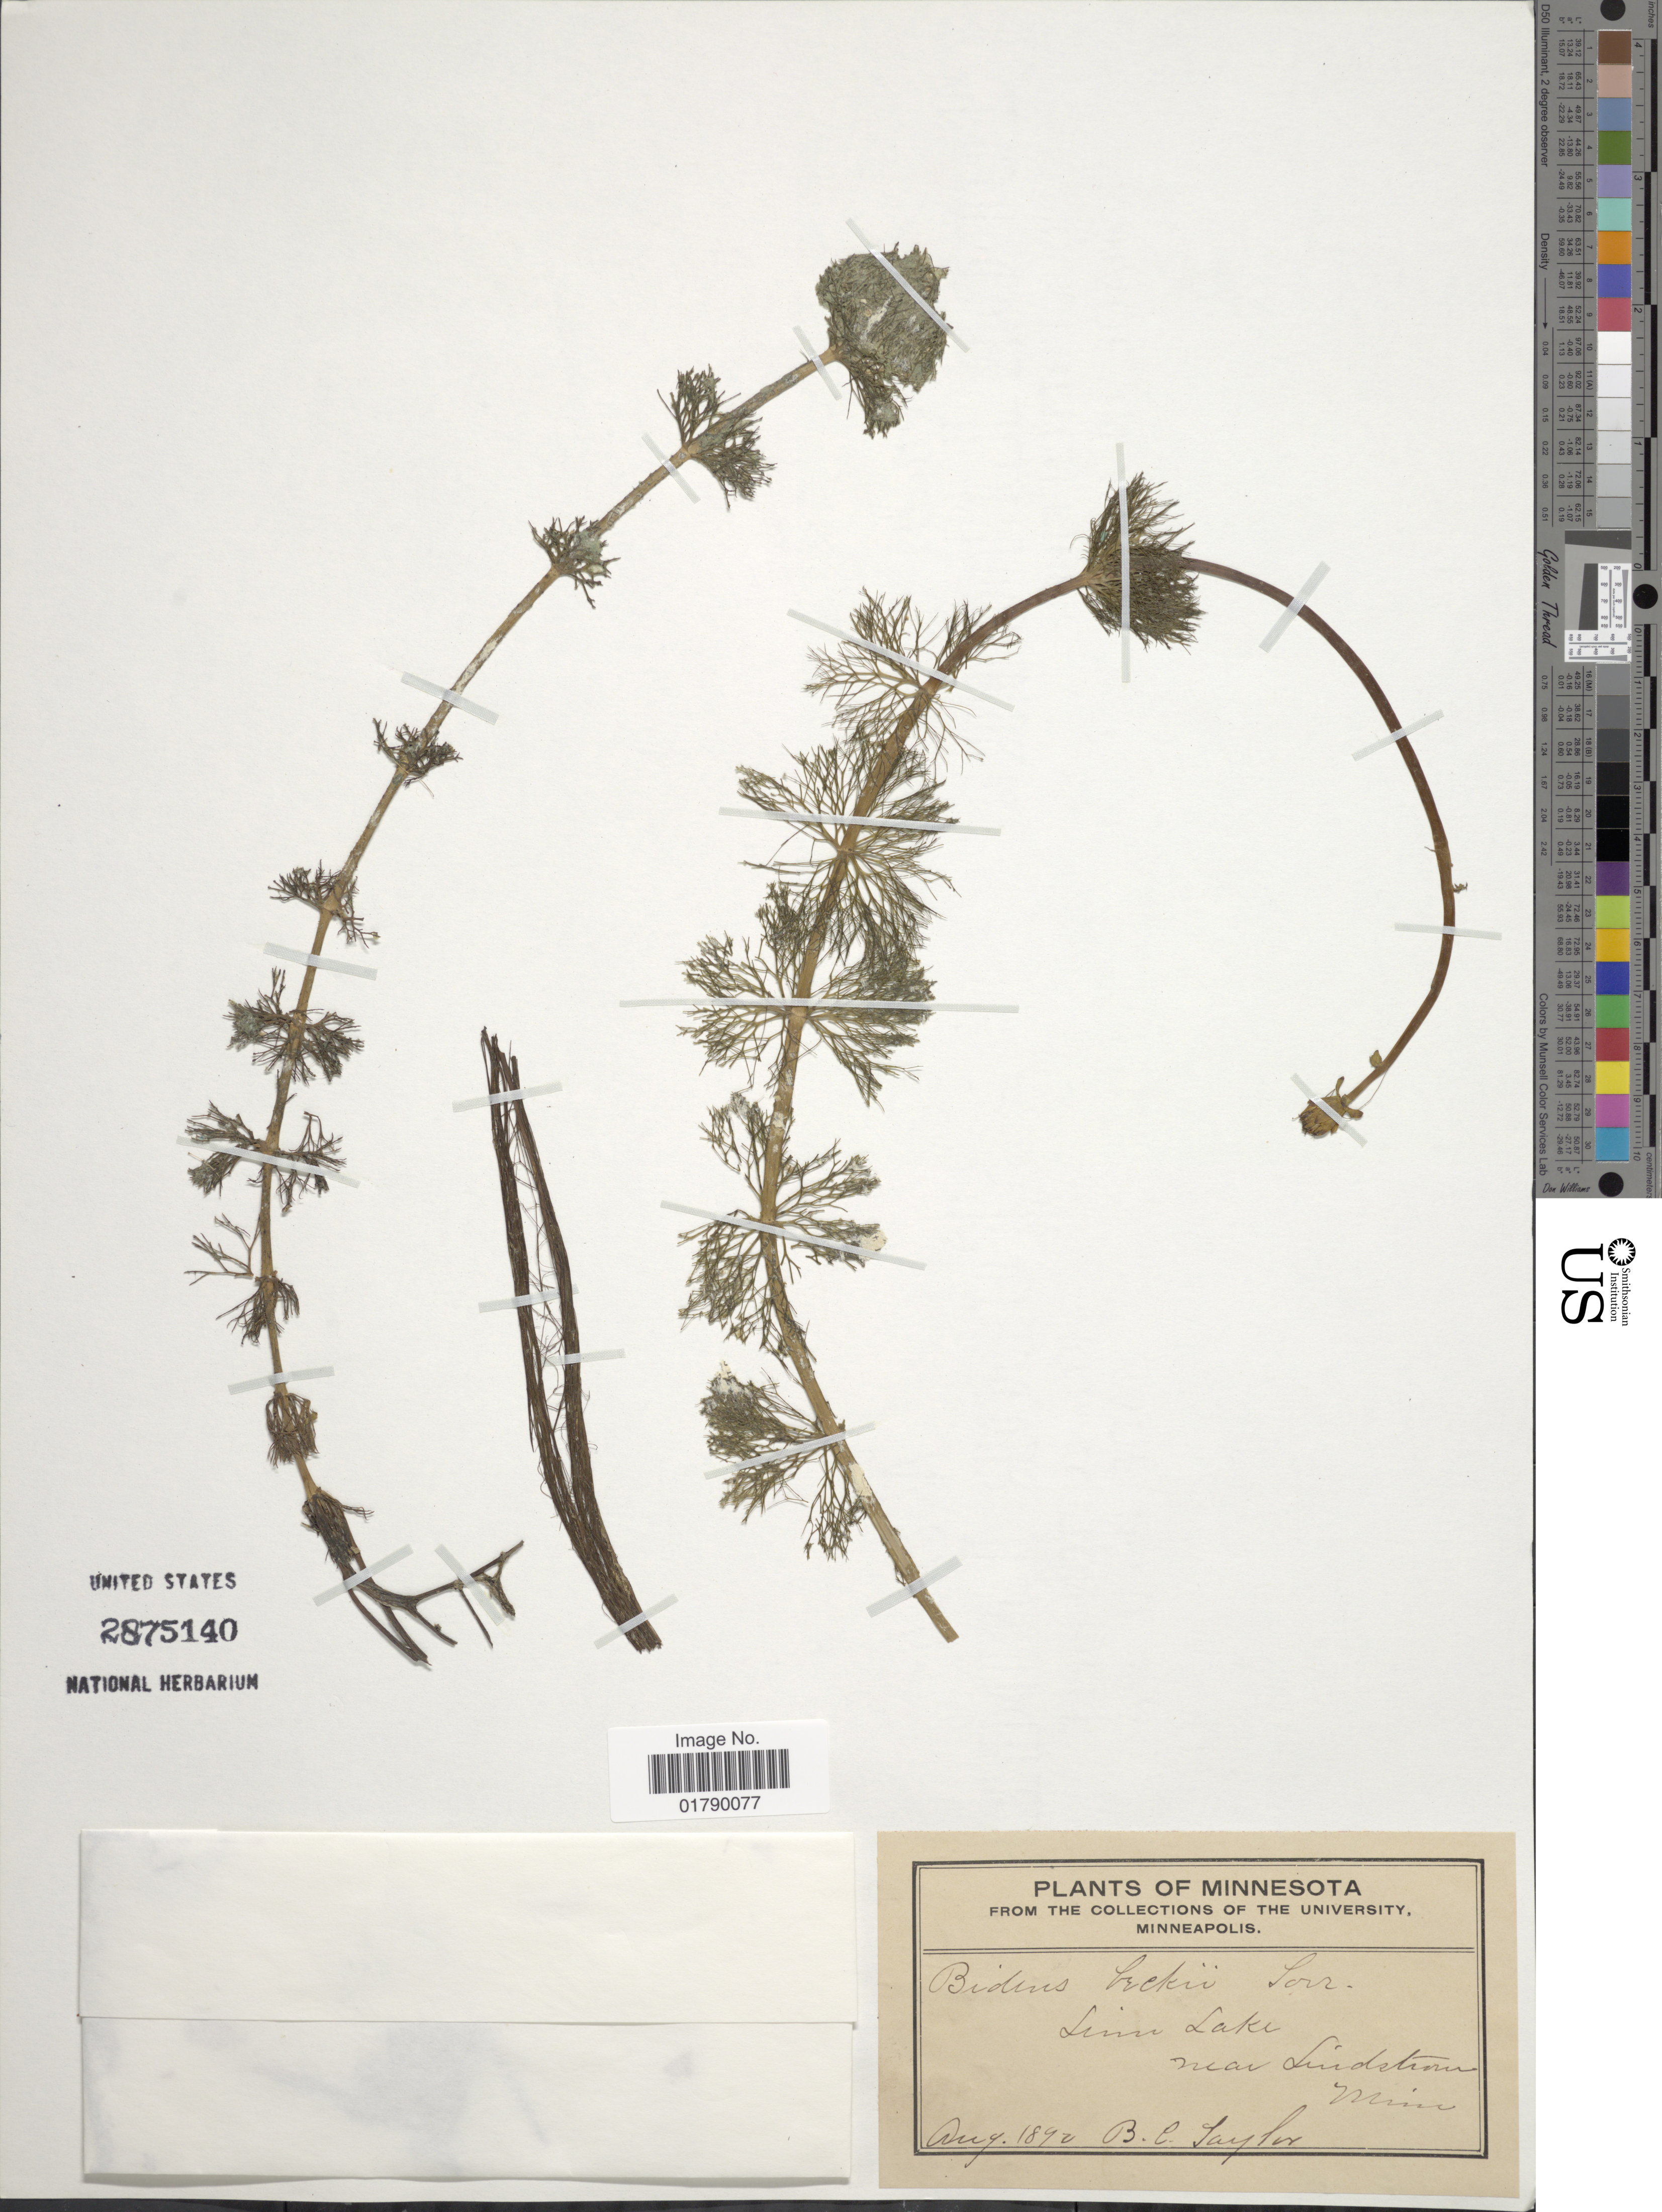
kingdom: Plantae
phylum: Tracheophyta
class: Magnoliopsida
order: Asterales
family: Asteraceae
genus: Megalodonta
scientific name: Megalodonta sp.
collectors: B. C. Taylor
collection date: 1890-08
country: United States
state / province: Minnesota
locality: Linn Lake, near Lindstrom, Minn.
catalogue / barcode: US 2875140